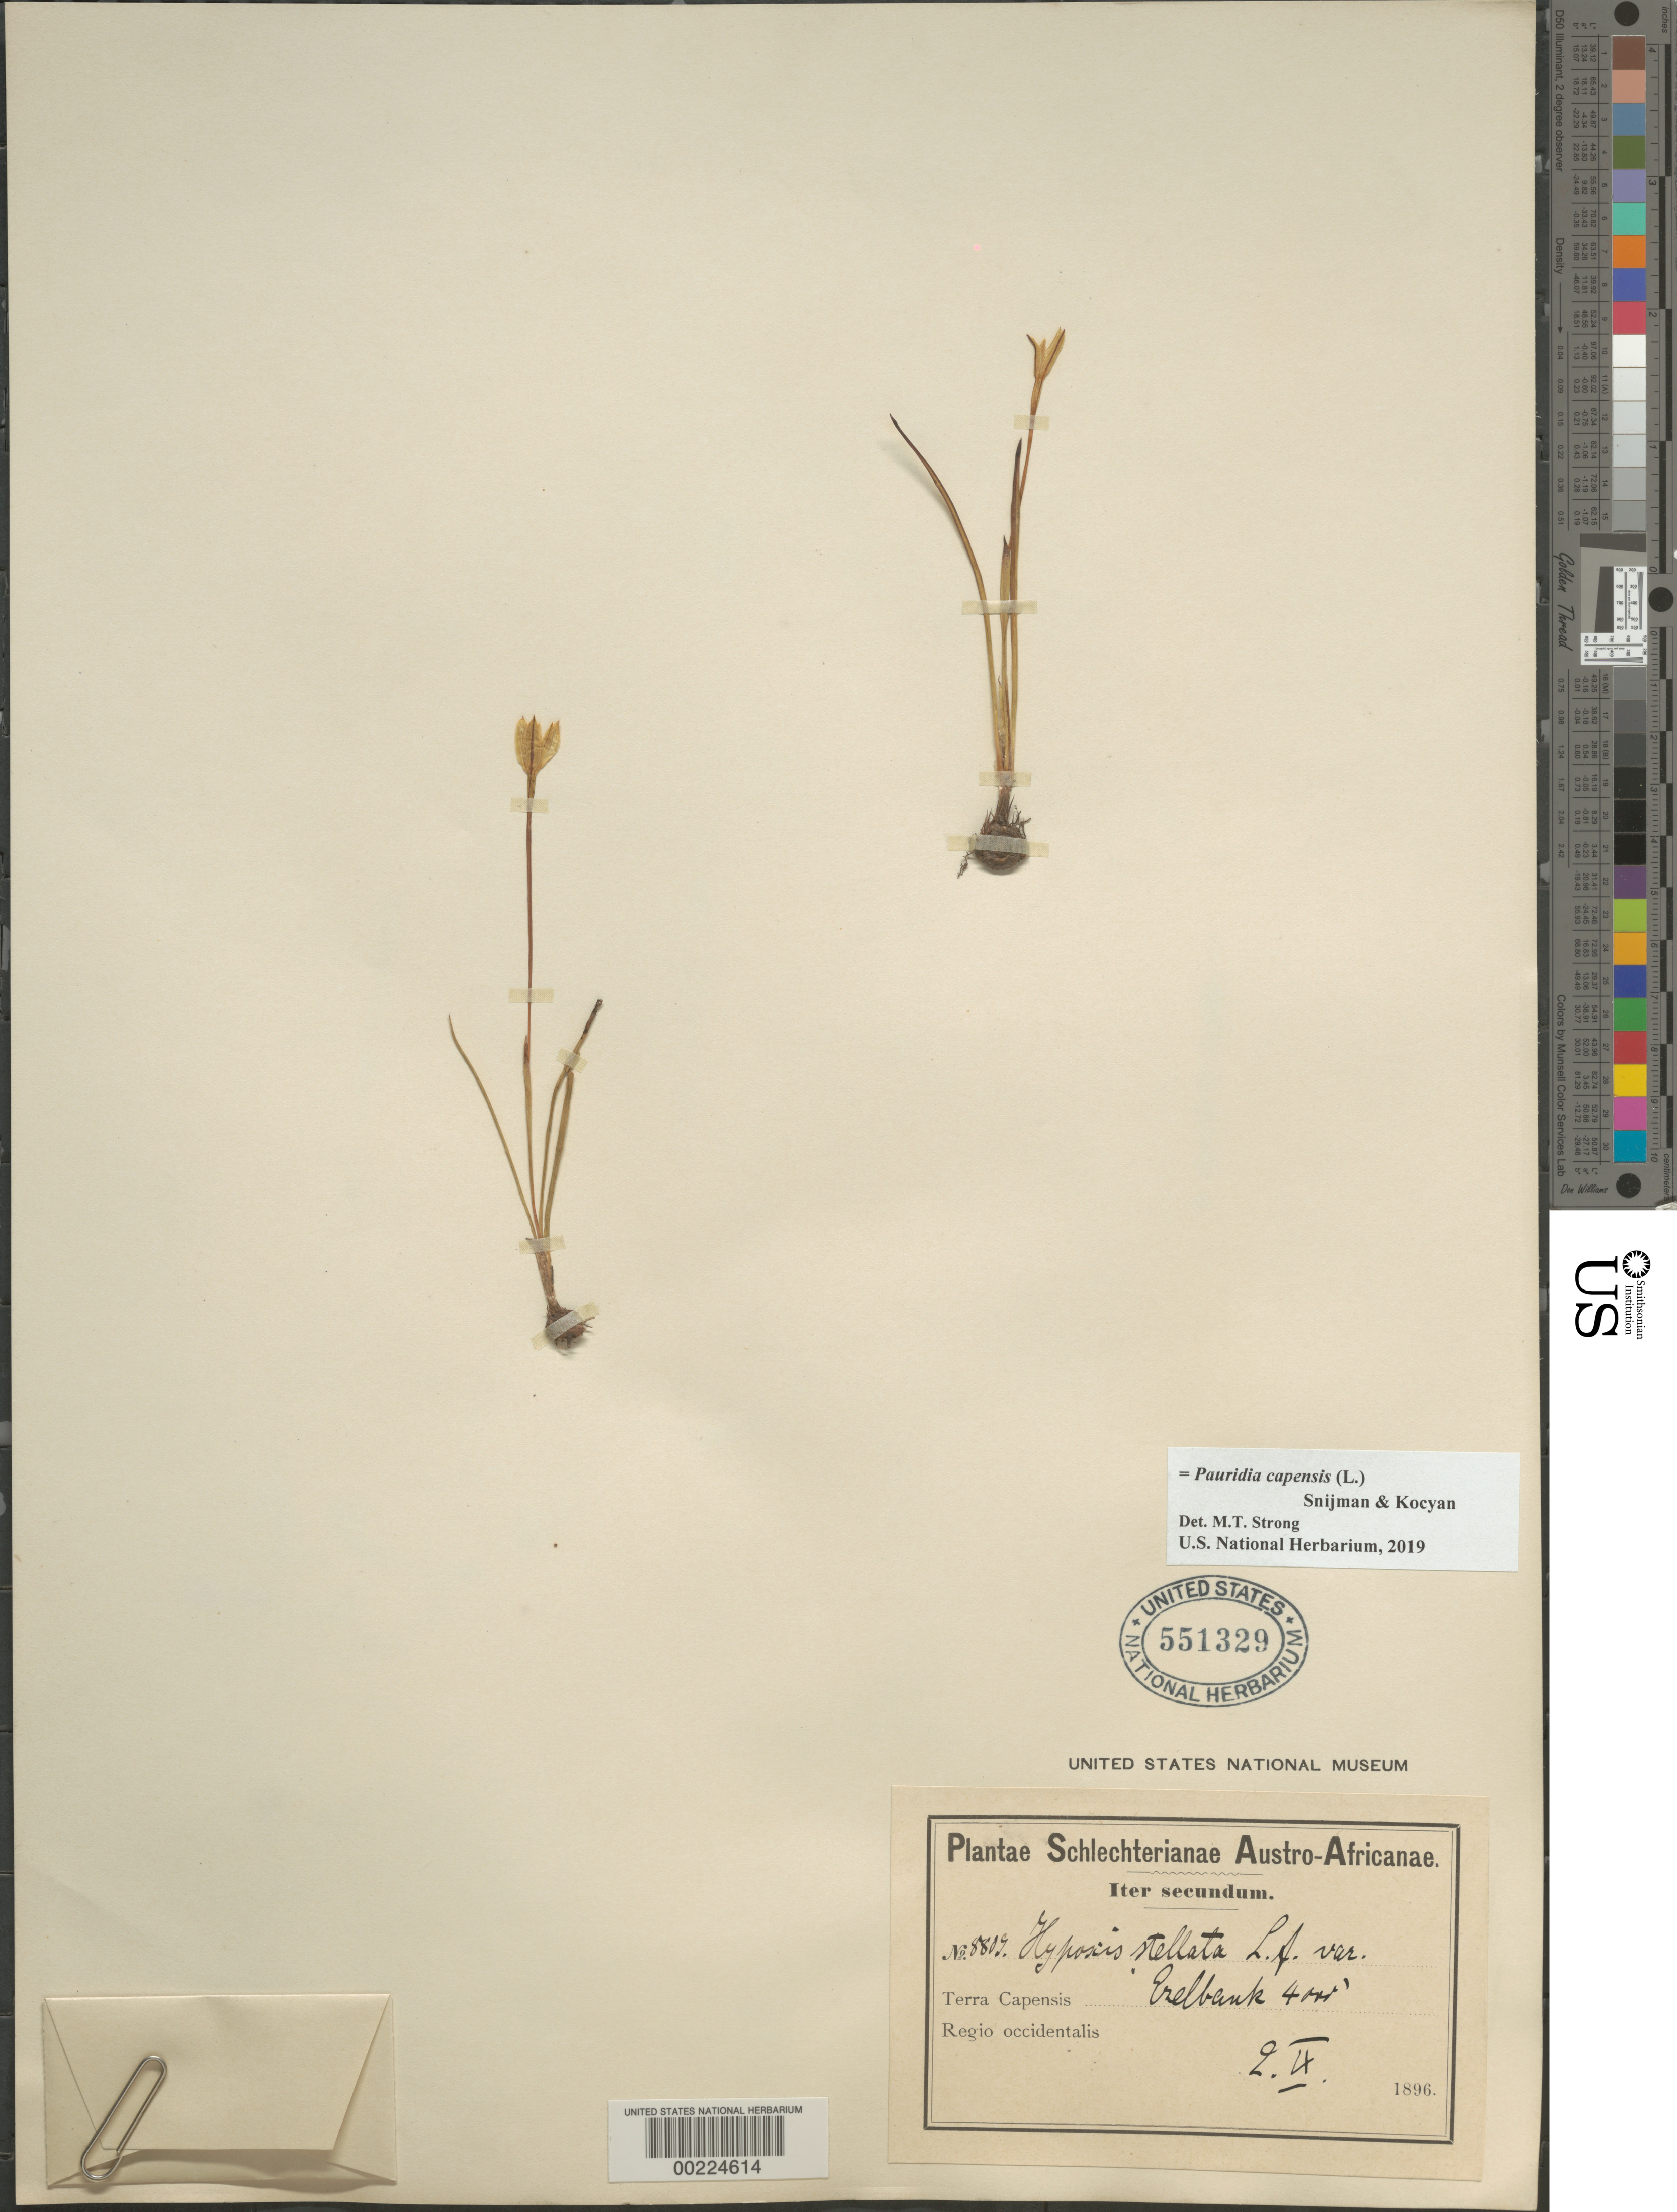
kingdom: Plantae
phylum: Tracheophyta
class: Liliopsida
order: Asparagales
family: Hypoxidaceae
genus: Pauridia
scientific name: Pauridia capensis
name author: (L.) Snijman & Kocyan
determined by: Strong, Mark T., (BOT), Smithsonian Institution - National Museum of Natural History (UNITED STATES)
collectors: M. Schlechter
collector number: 8809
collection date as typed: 02 Sep 1896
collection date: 1896-09-02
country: South Africa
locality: Ezelbank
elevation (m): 1219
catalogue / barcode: US 551329